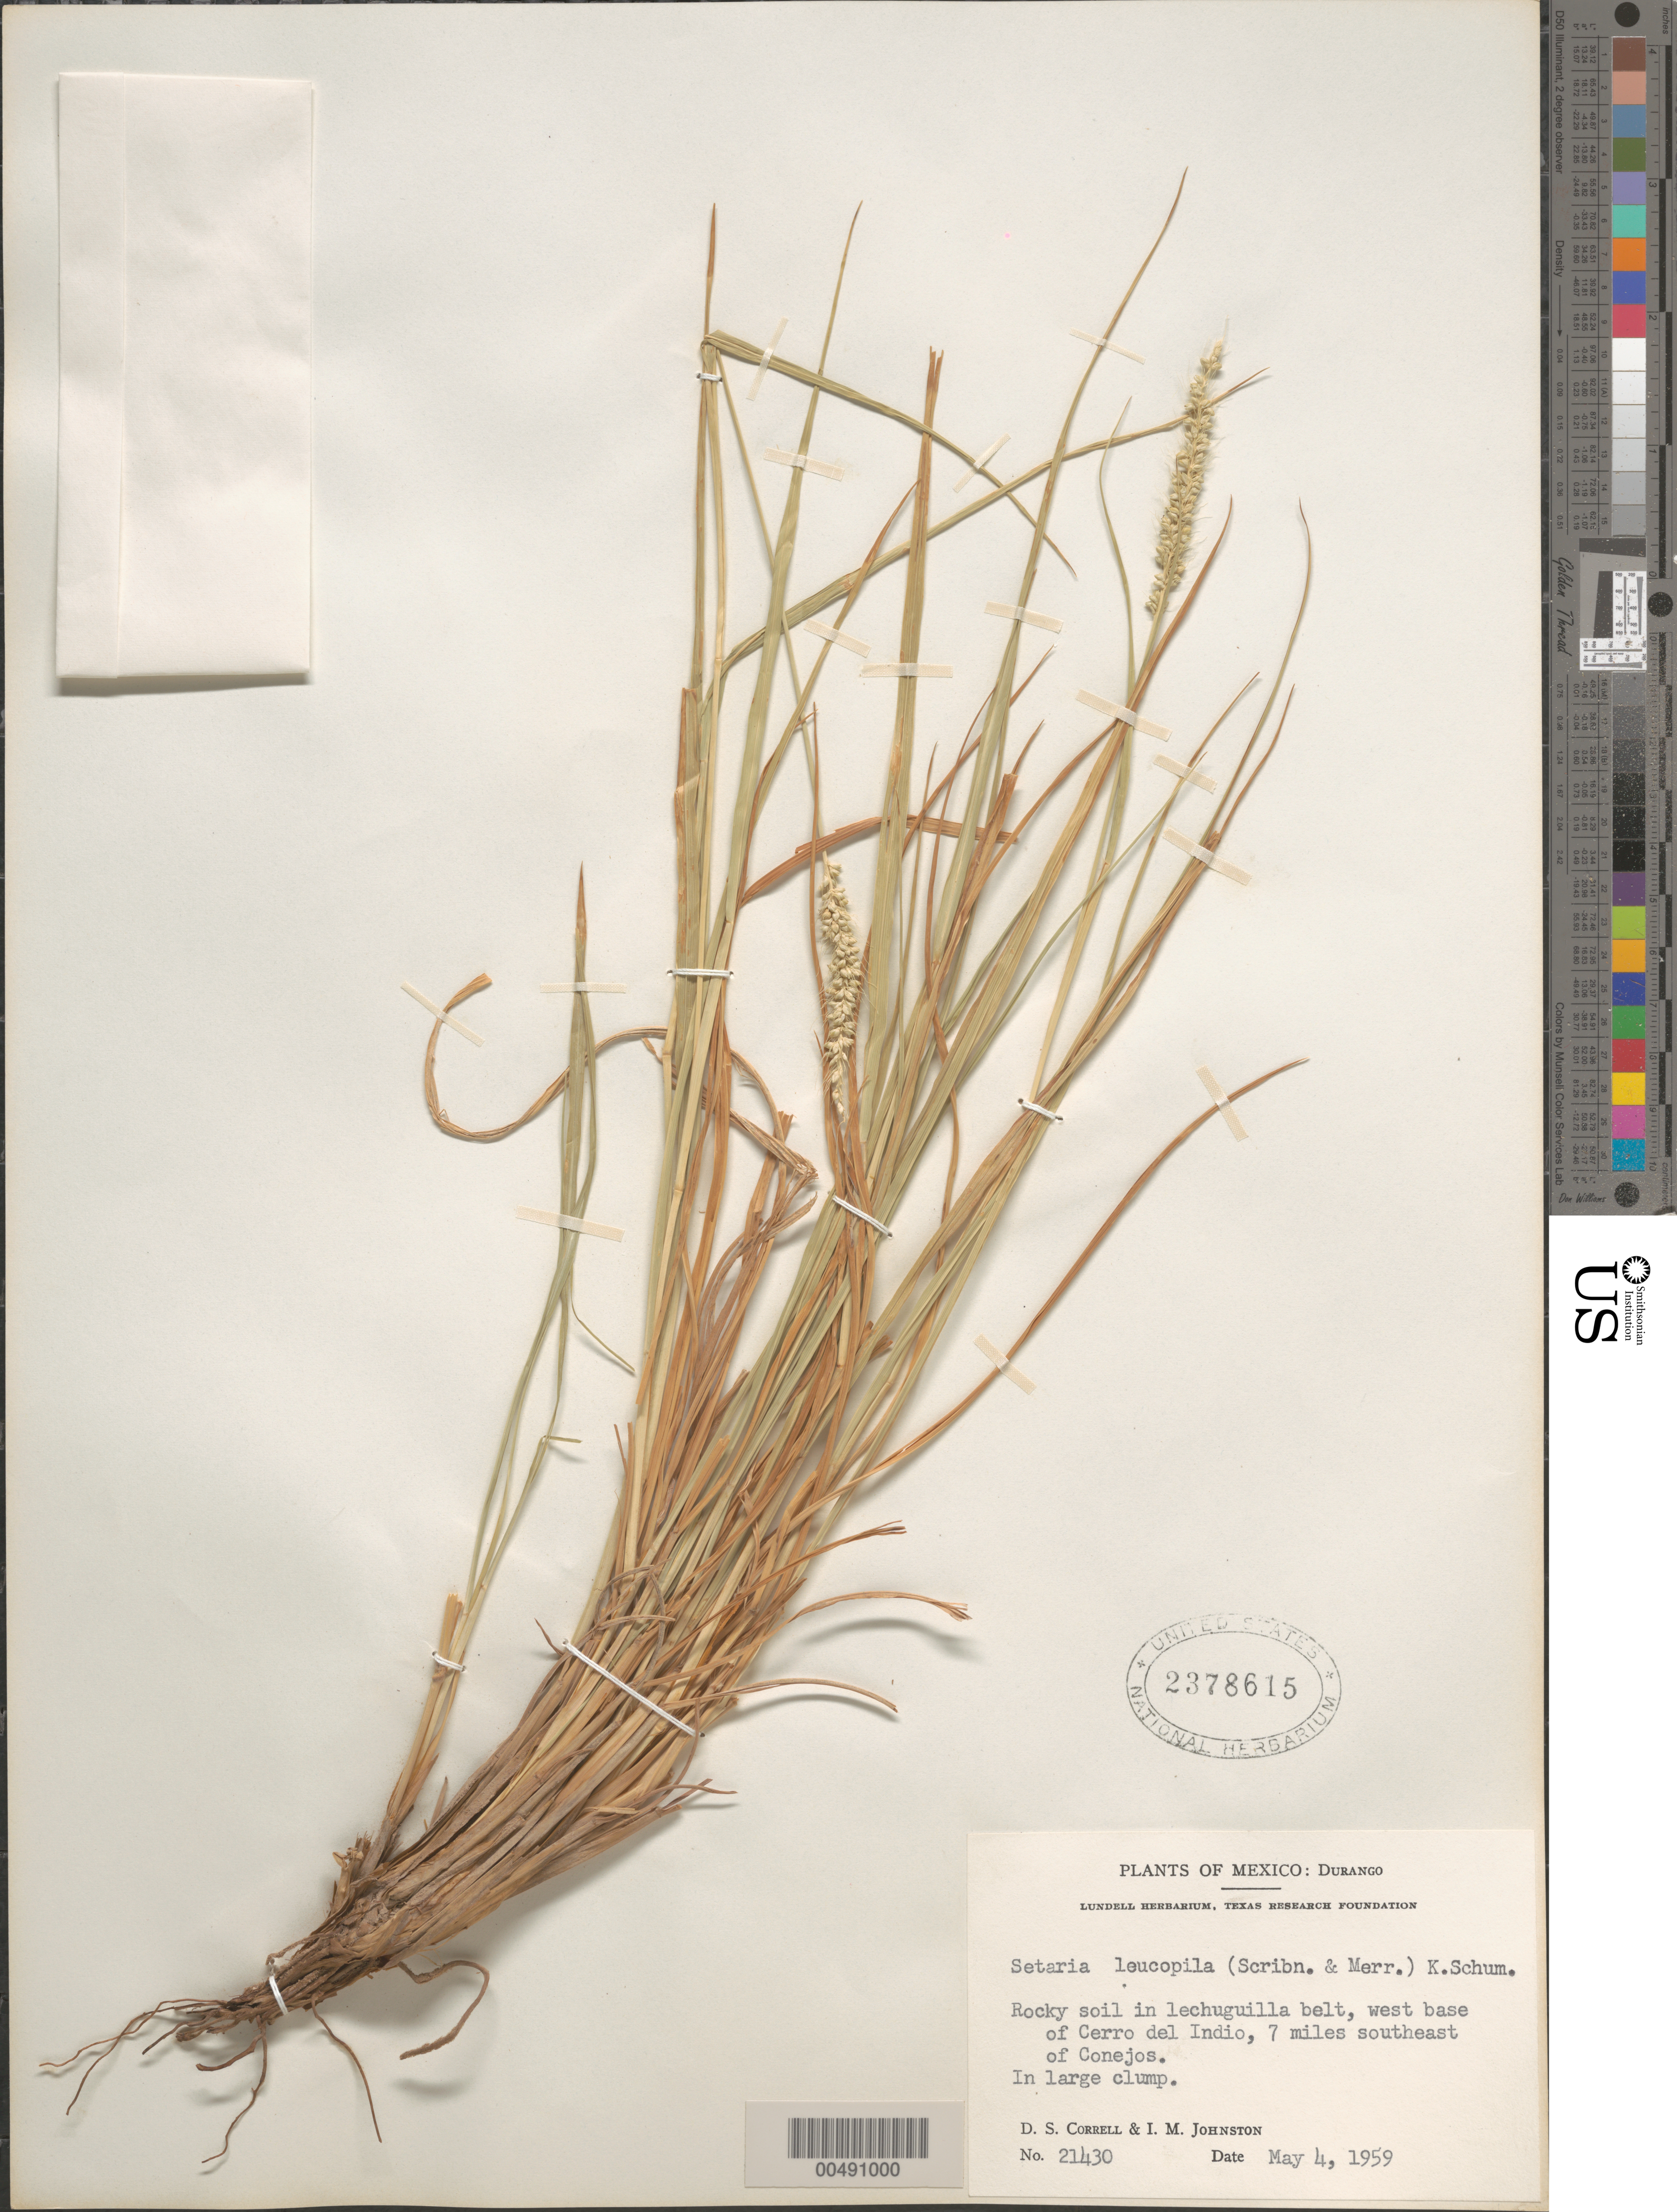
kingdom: Plantae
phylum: Tracheophyta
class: Liliopsida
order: Poales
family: Poaceae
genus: Setaria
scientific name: Setaria leucopila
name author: (Scribn. & Merr.) K. Schum.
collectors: D. S. Correll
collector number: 21430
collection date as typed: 4 May 1959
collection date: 1959-05-04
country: Mexico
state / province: Durango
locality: W base of Cerro del Indio, 7 mi SE of Conejos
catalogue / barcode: US 2378615